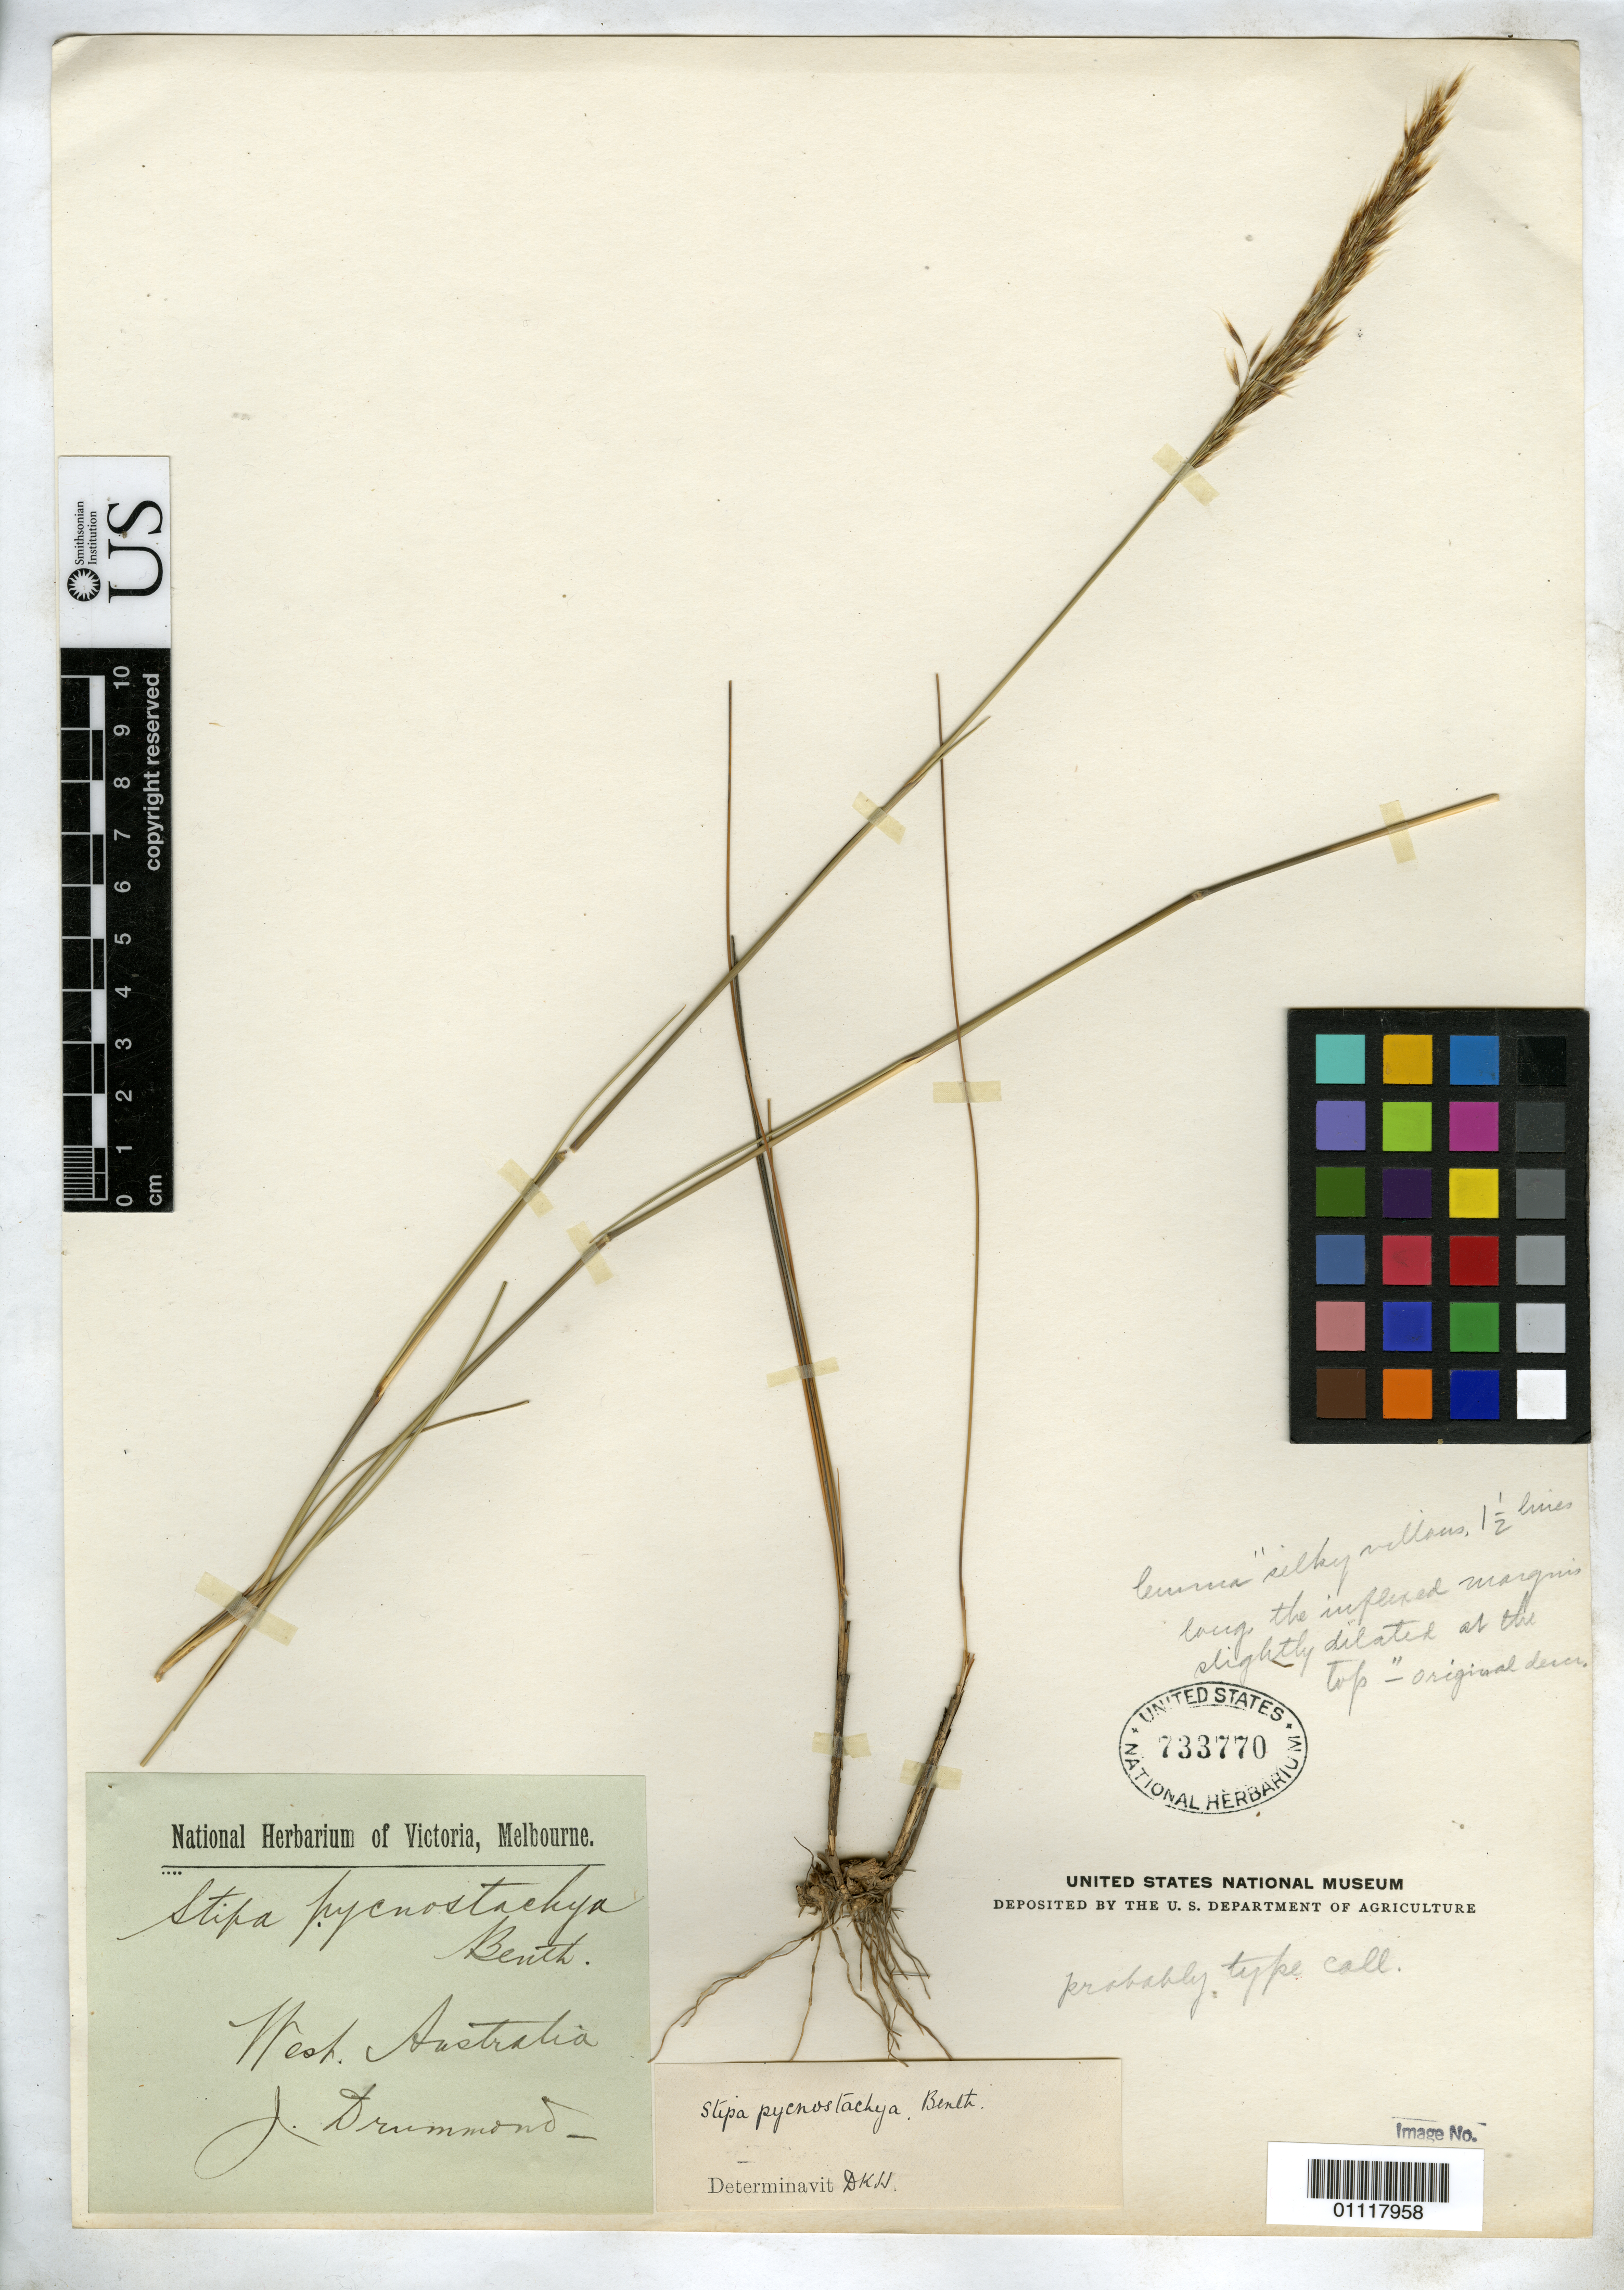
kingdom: Plantae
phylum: Tracheophyta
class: Liliopsida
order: Poales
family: Poaceae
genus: Stipa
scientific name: Stipa pycnostachya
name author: Benth.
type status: Possible Type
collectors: J. Drummond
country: Australia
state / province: Western Australia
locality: W. Australia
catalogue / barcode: US 733770